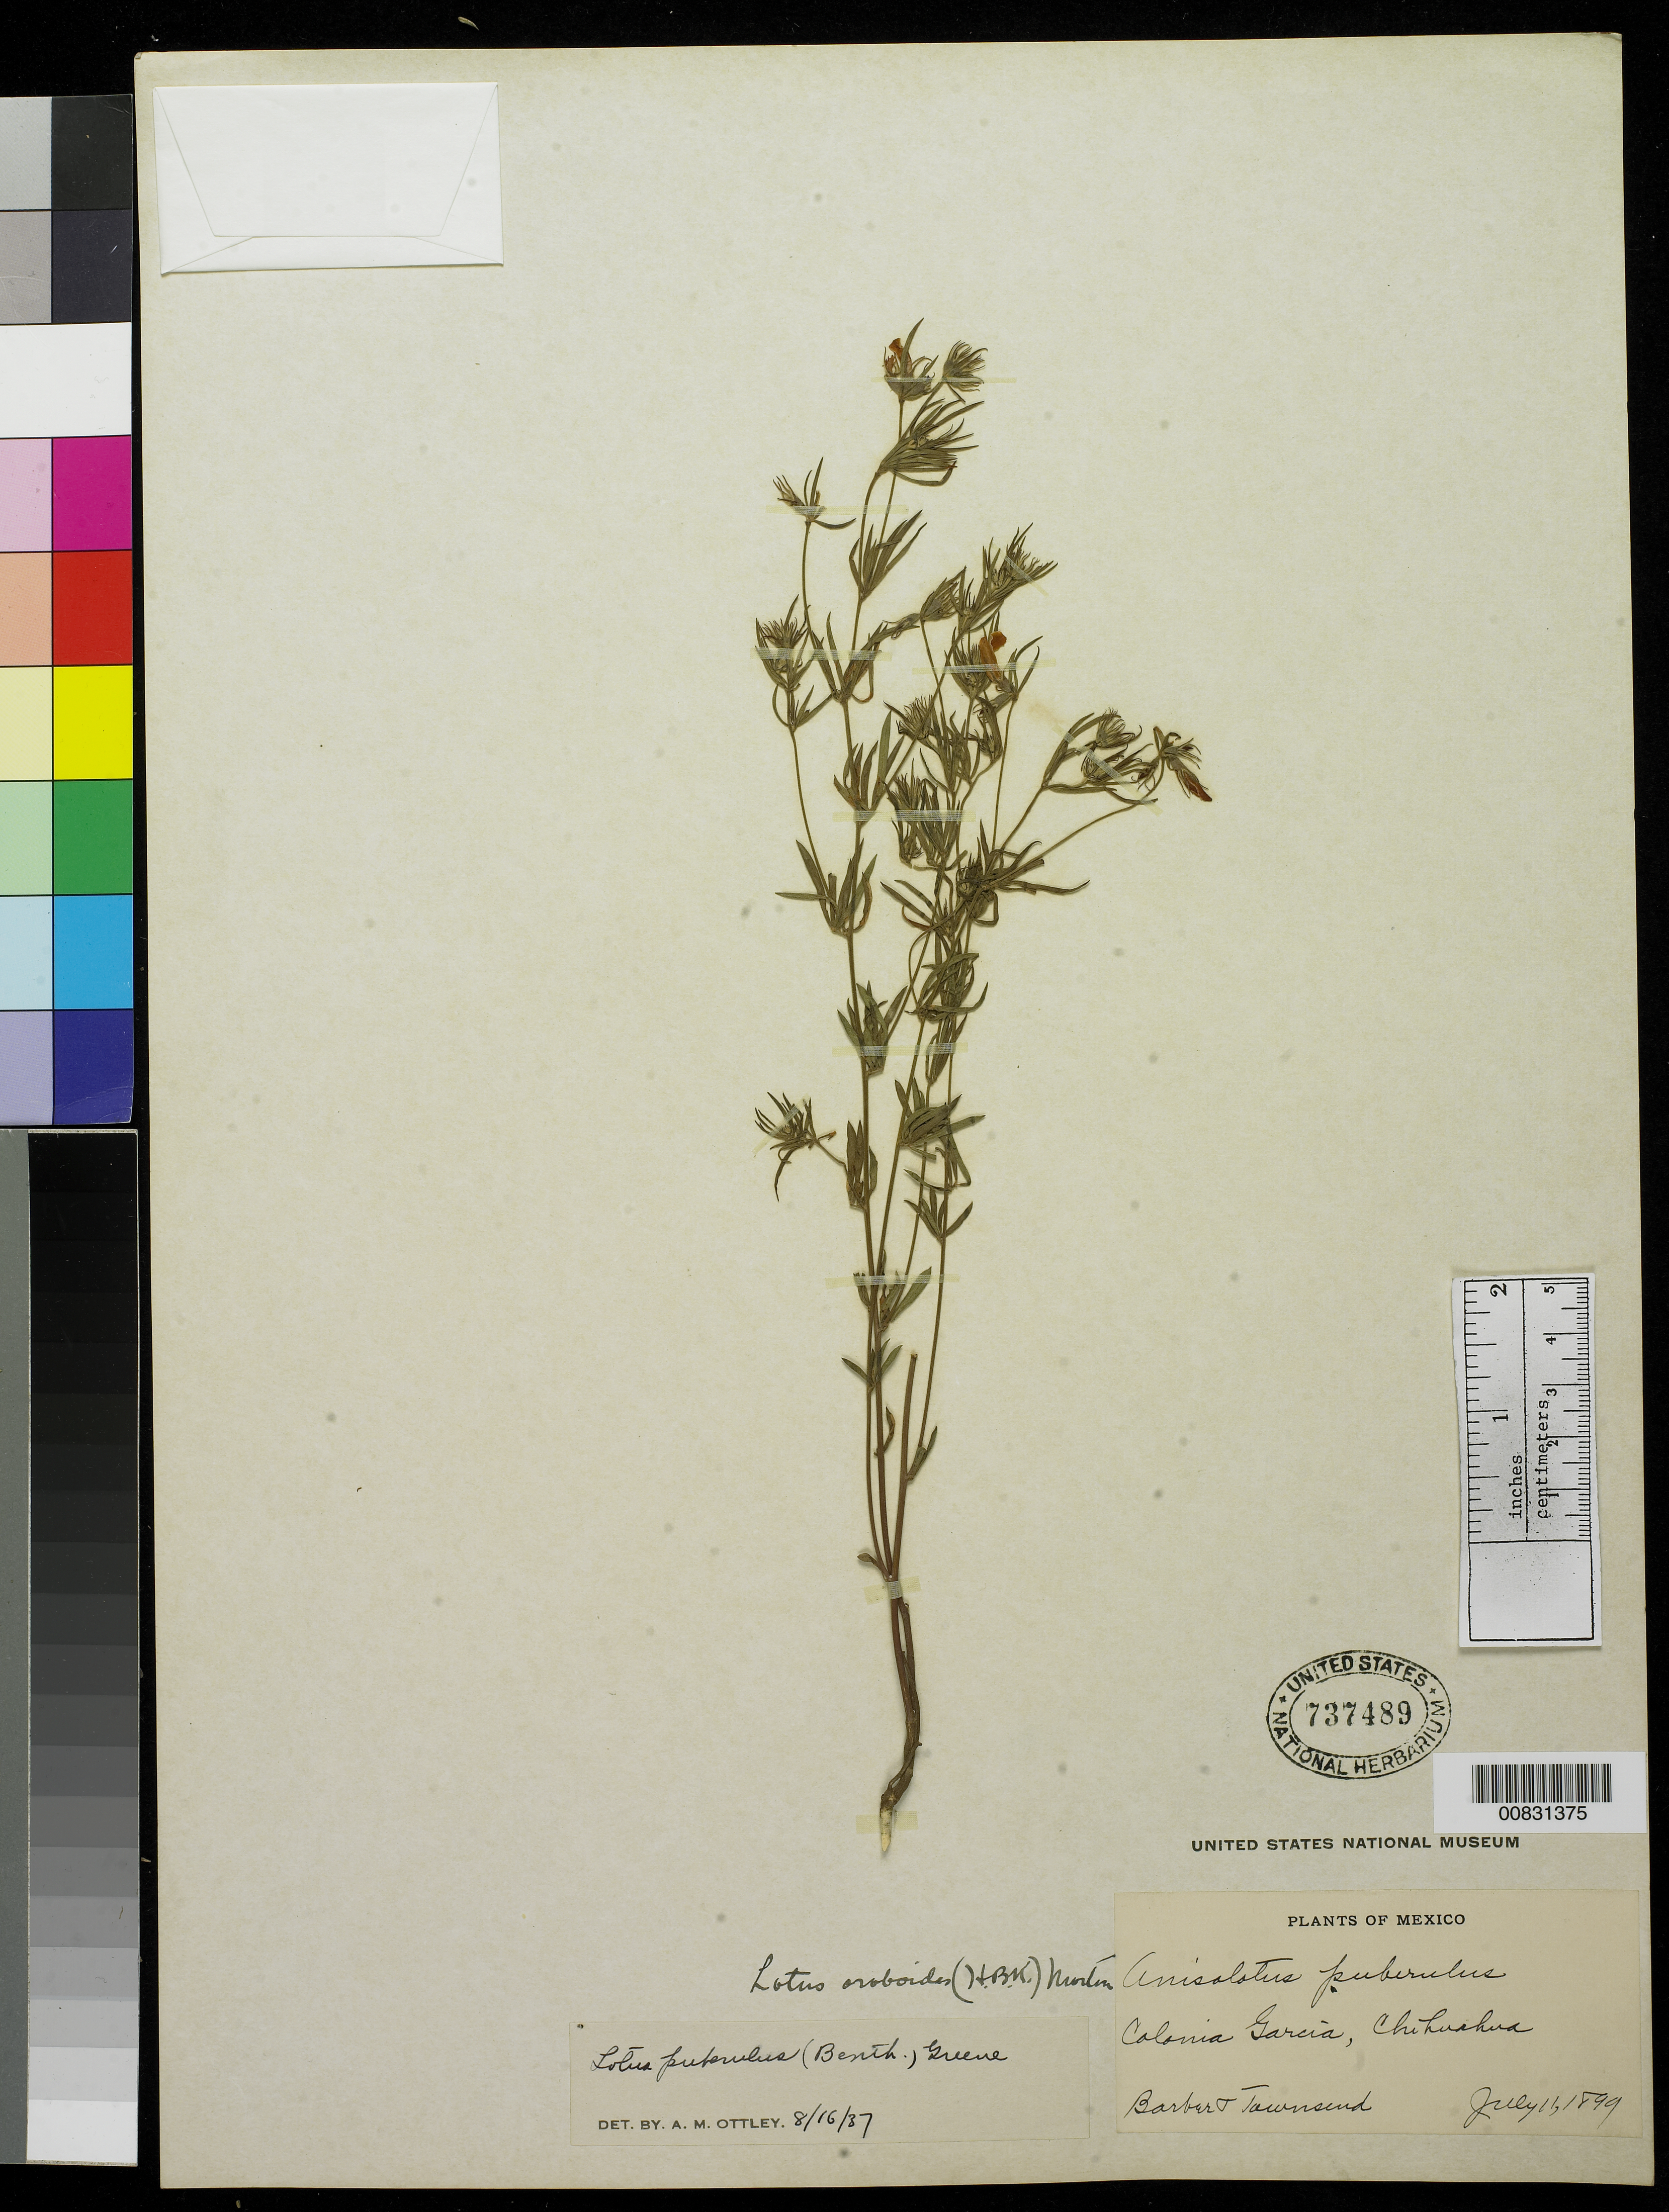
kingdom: Plantae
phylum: Tracheophyta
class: Magnoliopsida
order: Fabales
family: Fabaceae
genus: Ottleya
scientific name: Ottleya oroboides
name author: (Kunth) D.D. Sokoloff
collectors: C. Barber & C. H. T. Townsend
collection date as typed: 11 Jul 1899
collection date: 1899-07-11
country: Mexico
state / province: Chihuahua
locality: Colonia García, Chihuahua.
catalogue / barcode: US 737489